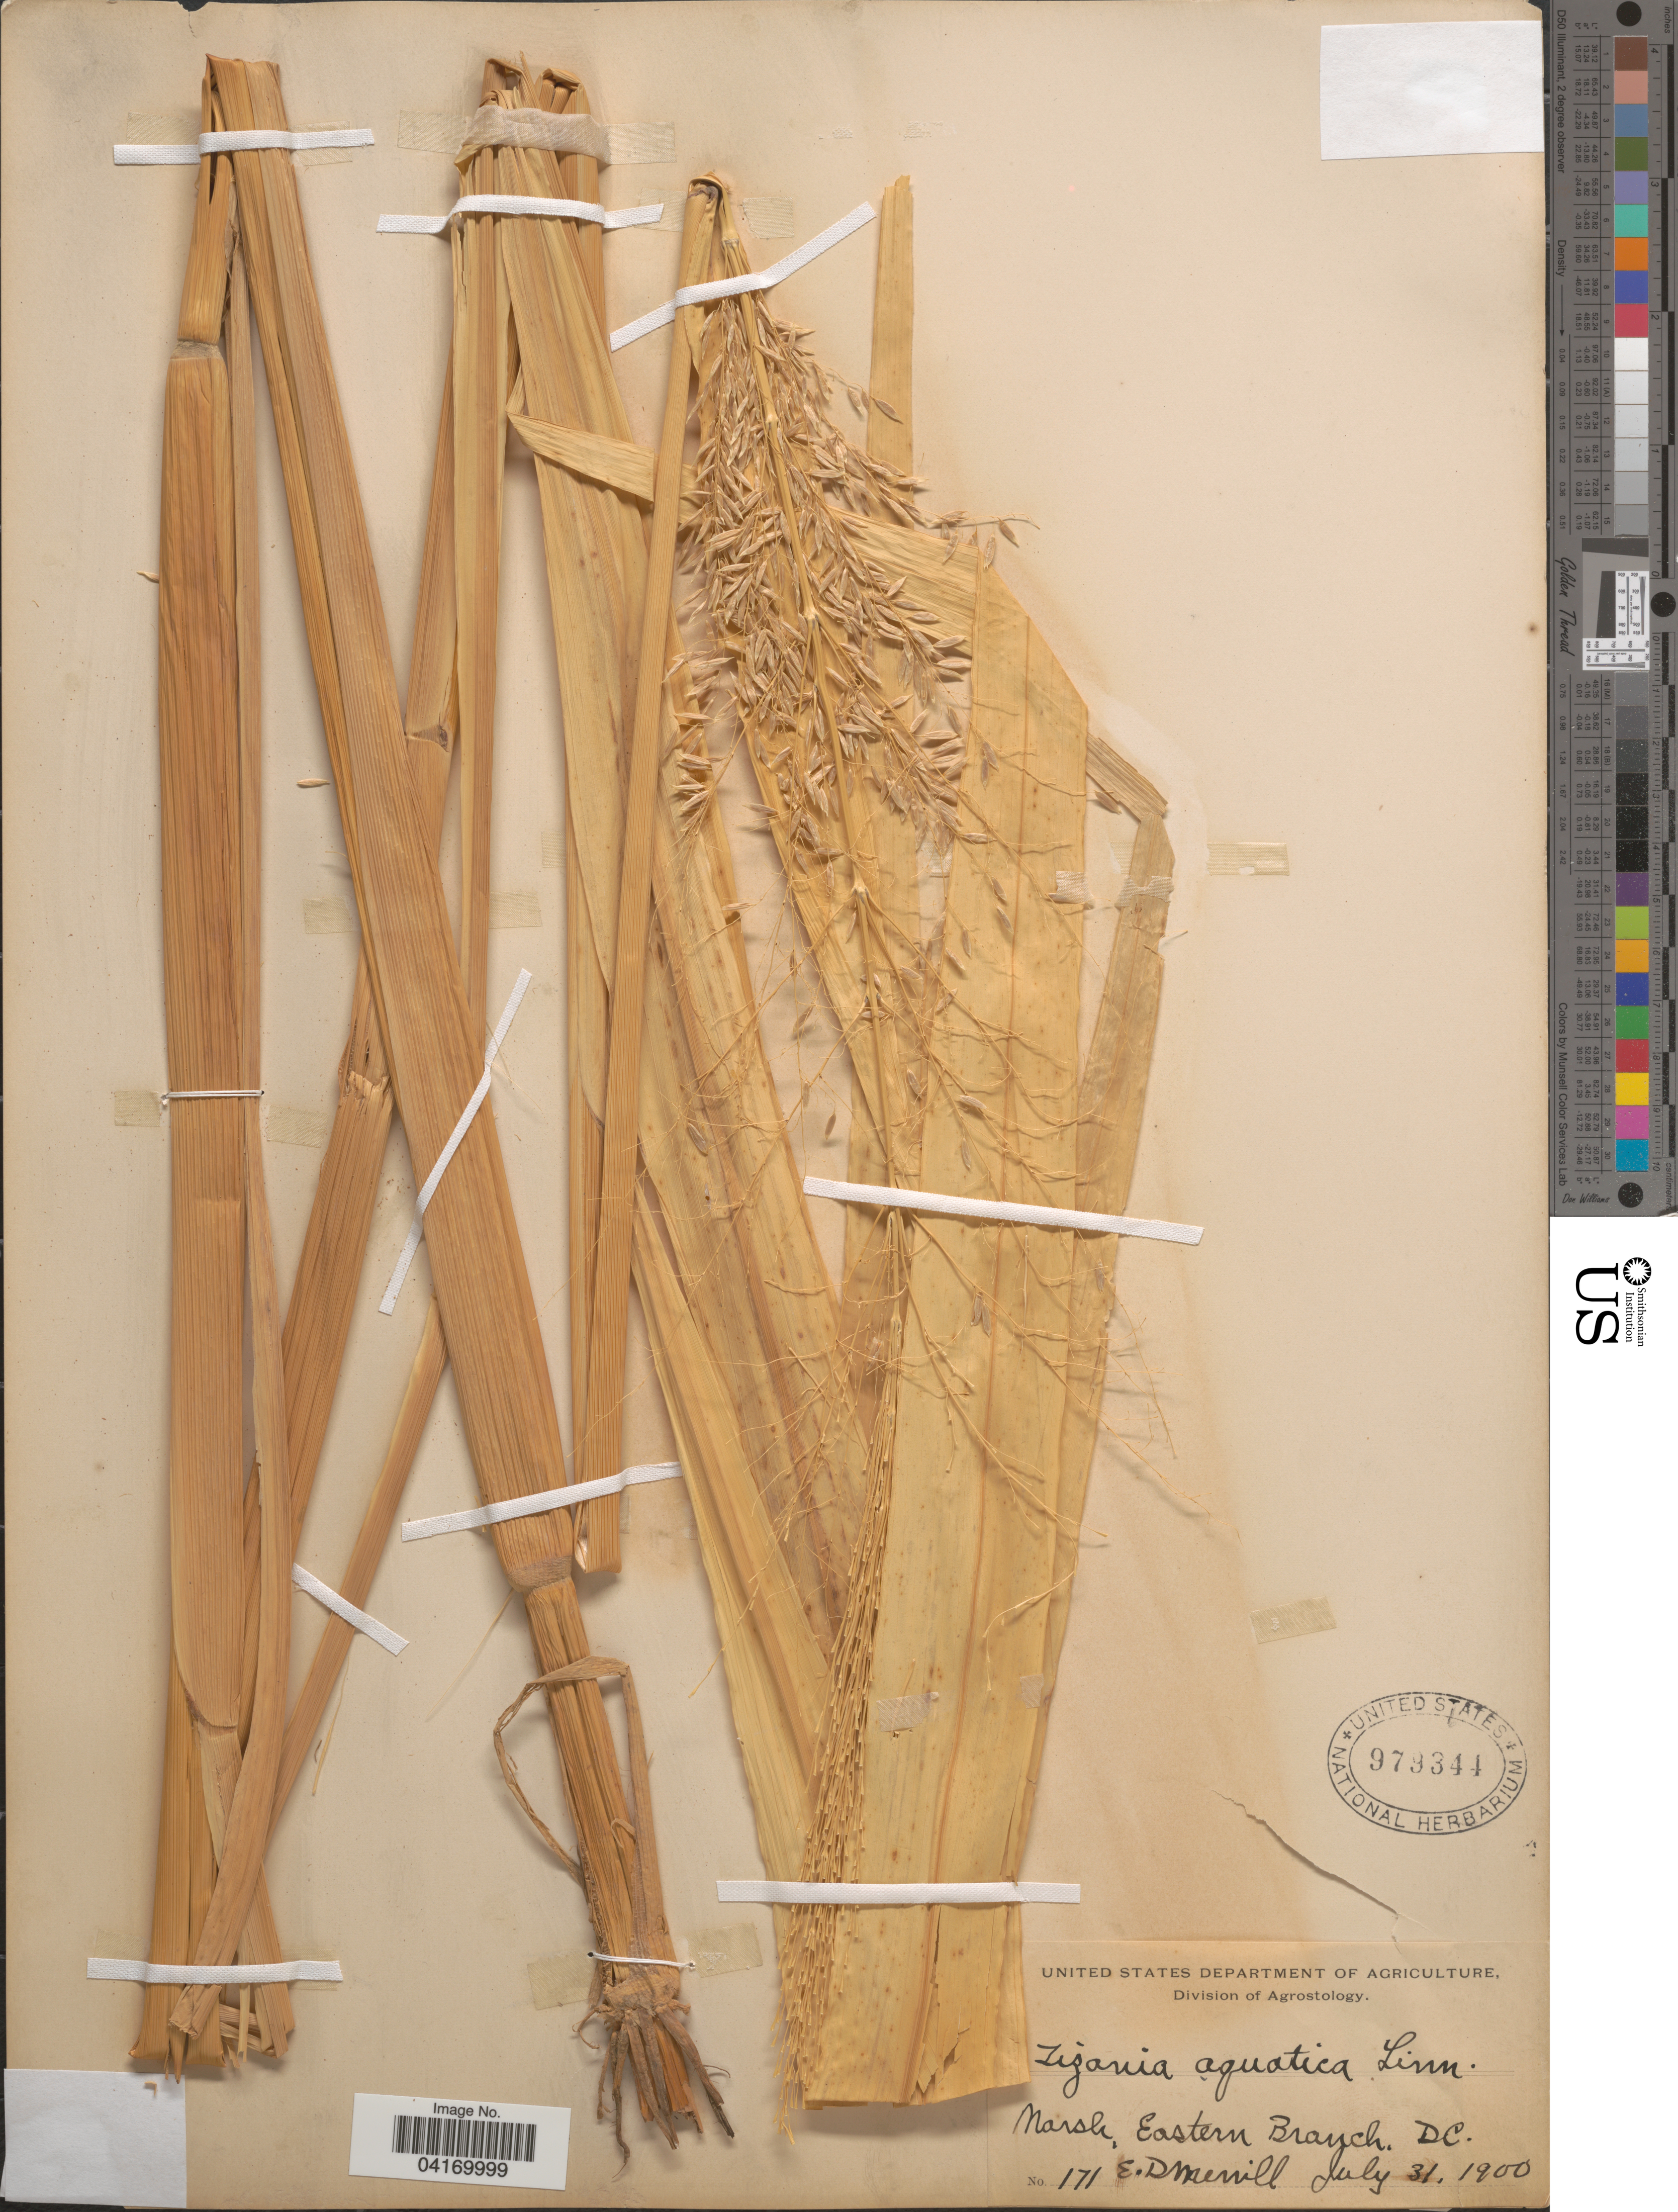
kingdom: Plantae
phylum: Tracheophyta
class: Liliopsida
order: Poales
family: Poaceae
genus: Zizania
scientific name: Zizania aquatica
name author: L.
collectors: E. D. Merrill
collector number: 171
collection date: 1900-07-31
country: United States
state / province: District of Columbia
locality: Marsh, Eastern Branch.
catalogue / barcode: US 979344